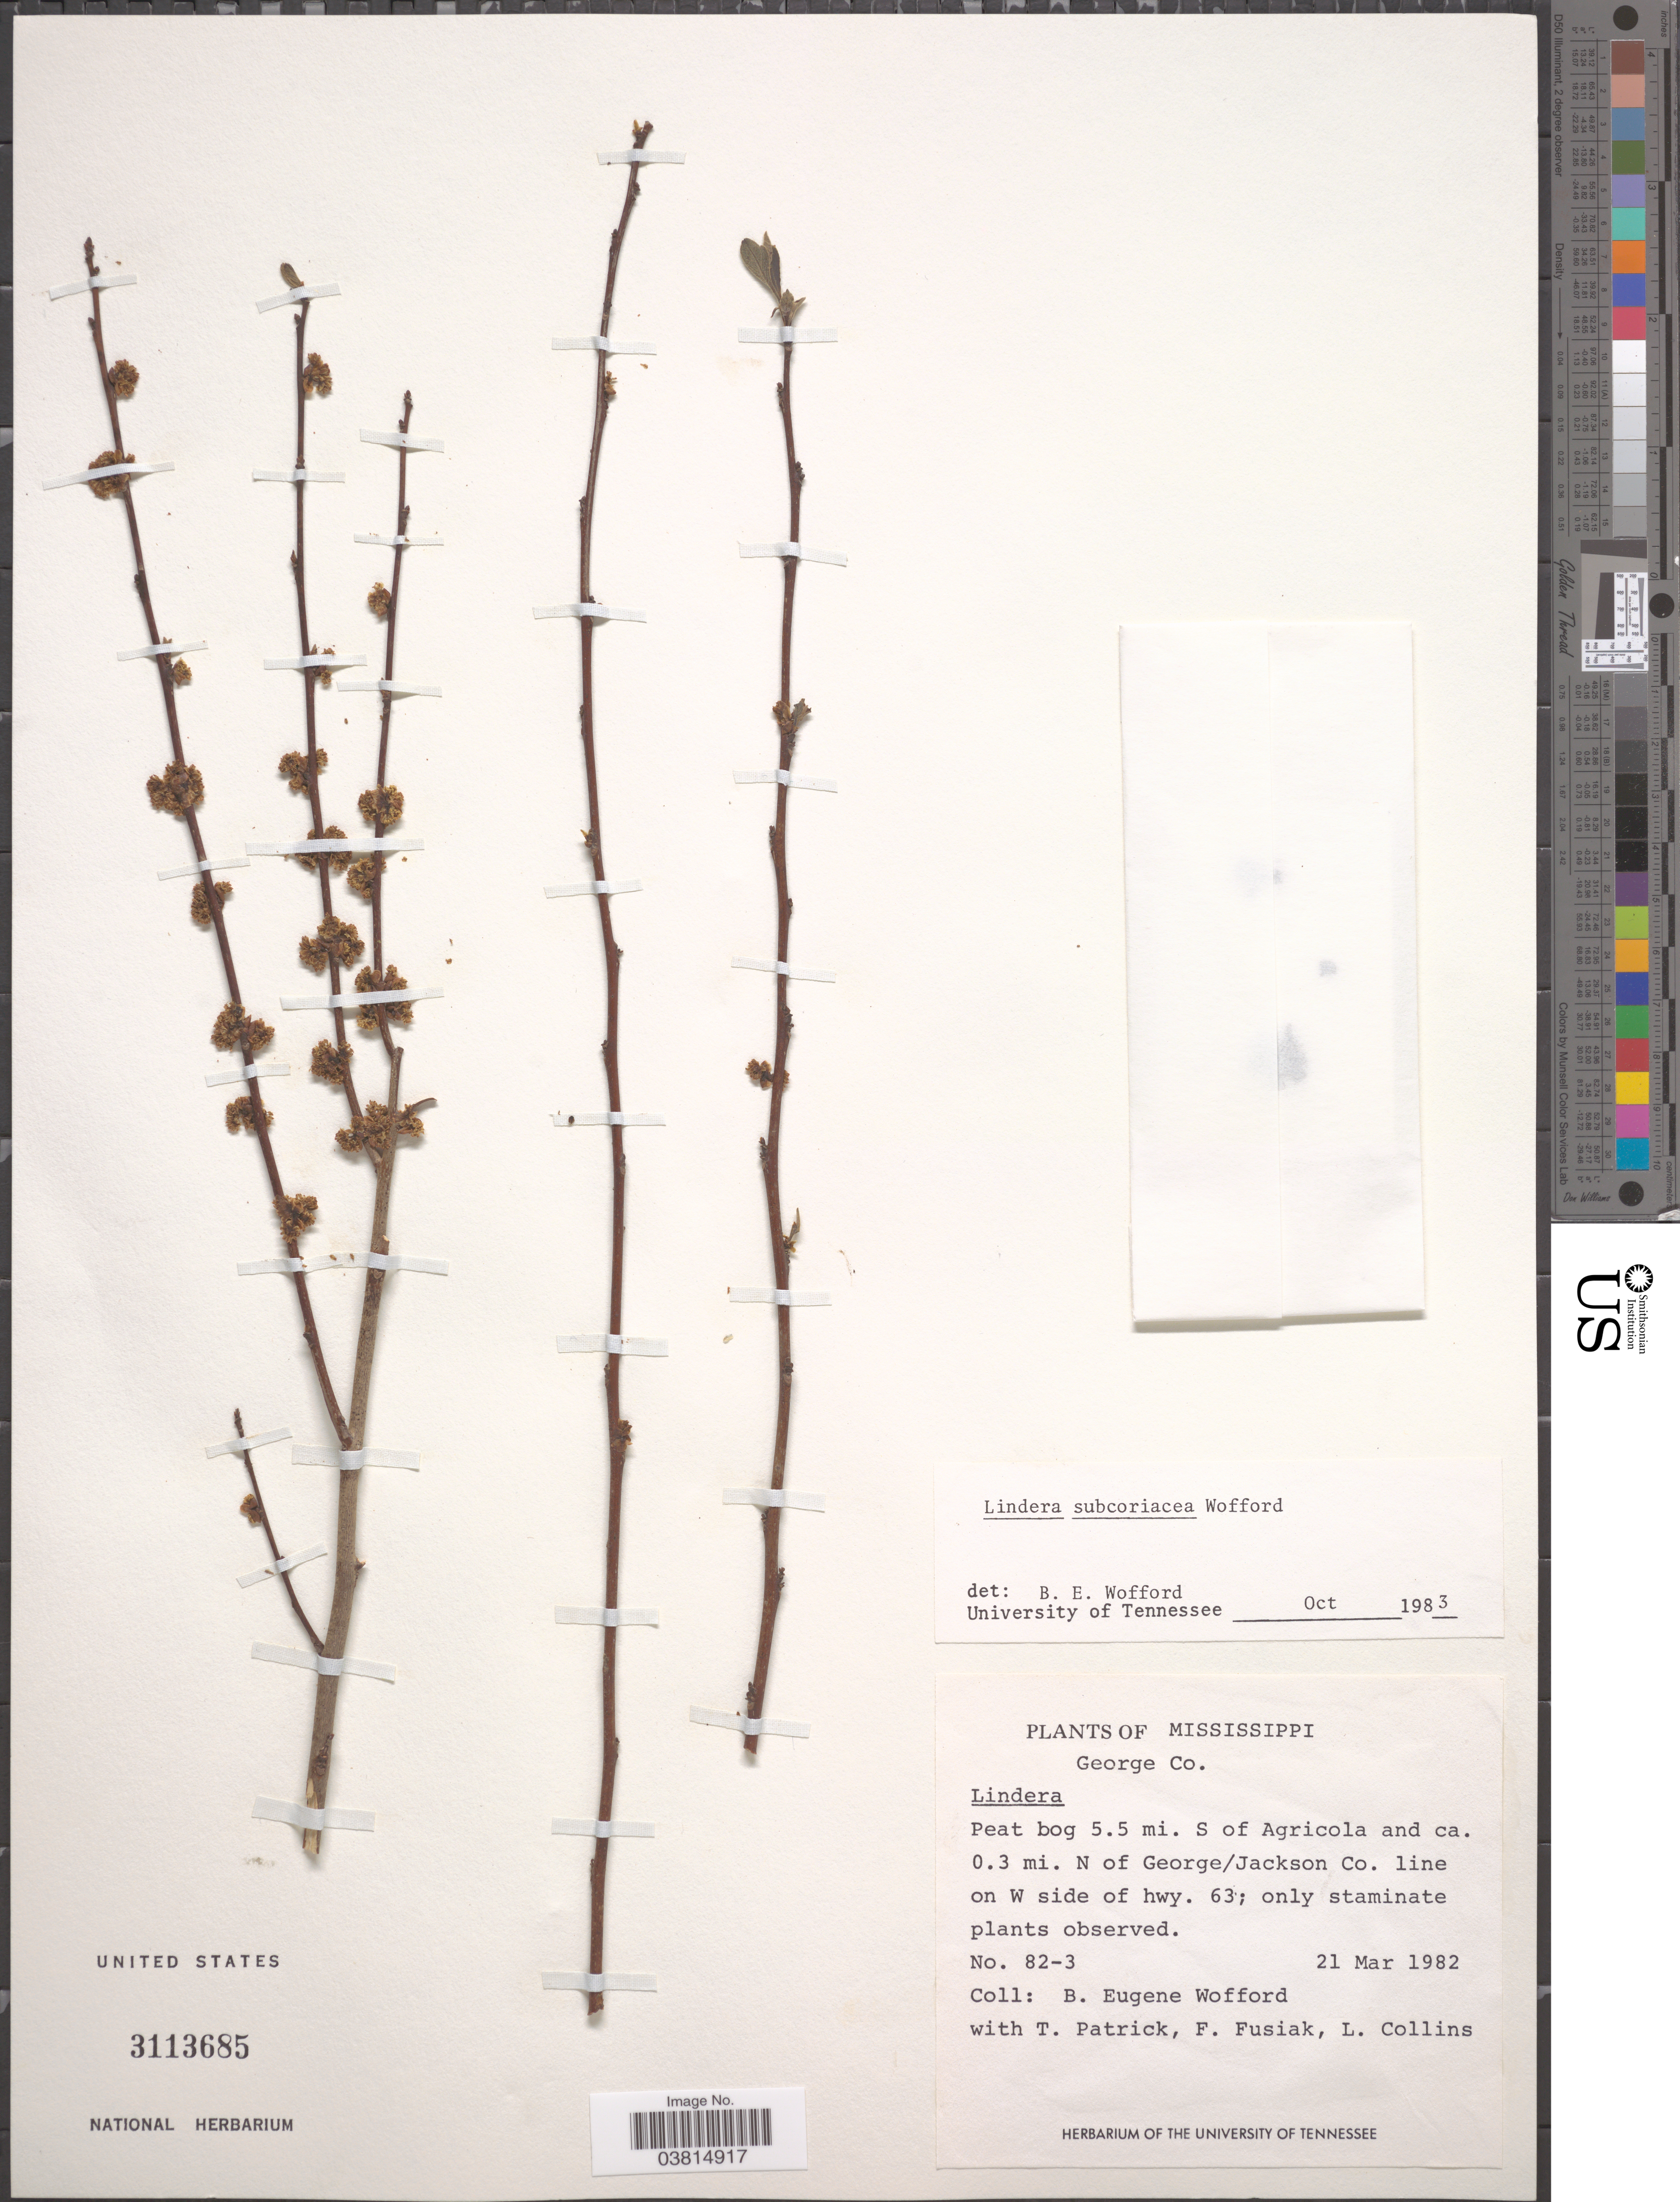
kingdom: Plantae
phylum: Tracheophyta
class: Magnoliopsida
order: Laurales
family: Lauraceae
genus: Lindera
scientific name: Lindera subcoriacea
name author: Wofford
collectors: B. Wofford, T. Patrick, F. Fusiak & L. Collins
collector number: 82-3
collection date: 1982-03-21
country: United States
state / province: Mississippi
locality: George Co. Peat bog 5.5 mi. S of Agricola and ca. 0.3 mi. N of George/Jackson Co. line on W side of hwy. 63.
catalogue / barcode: US 3113685